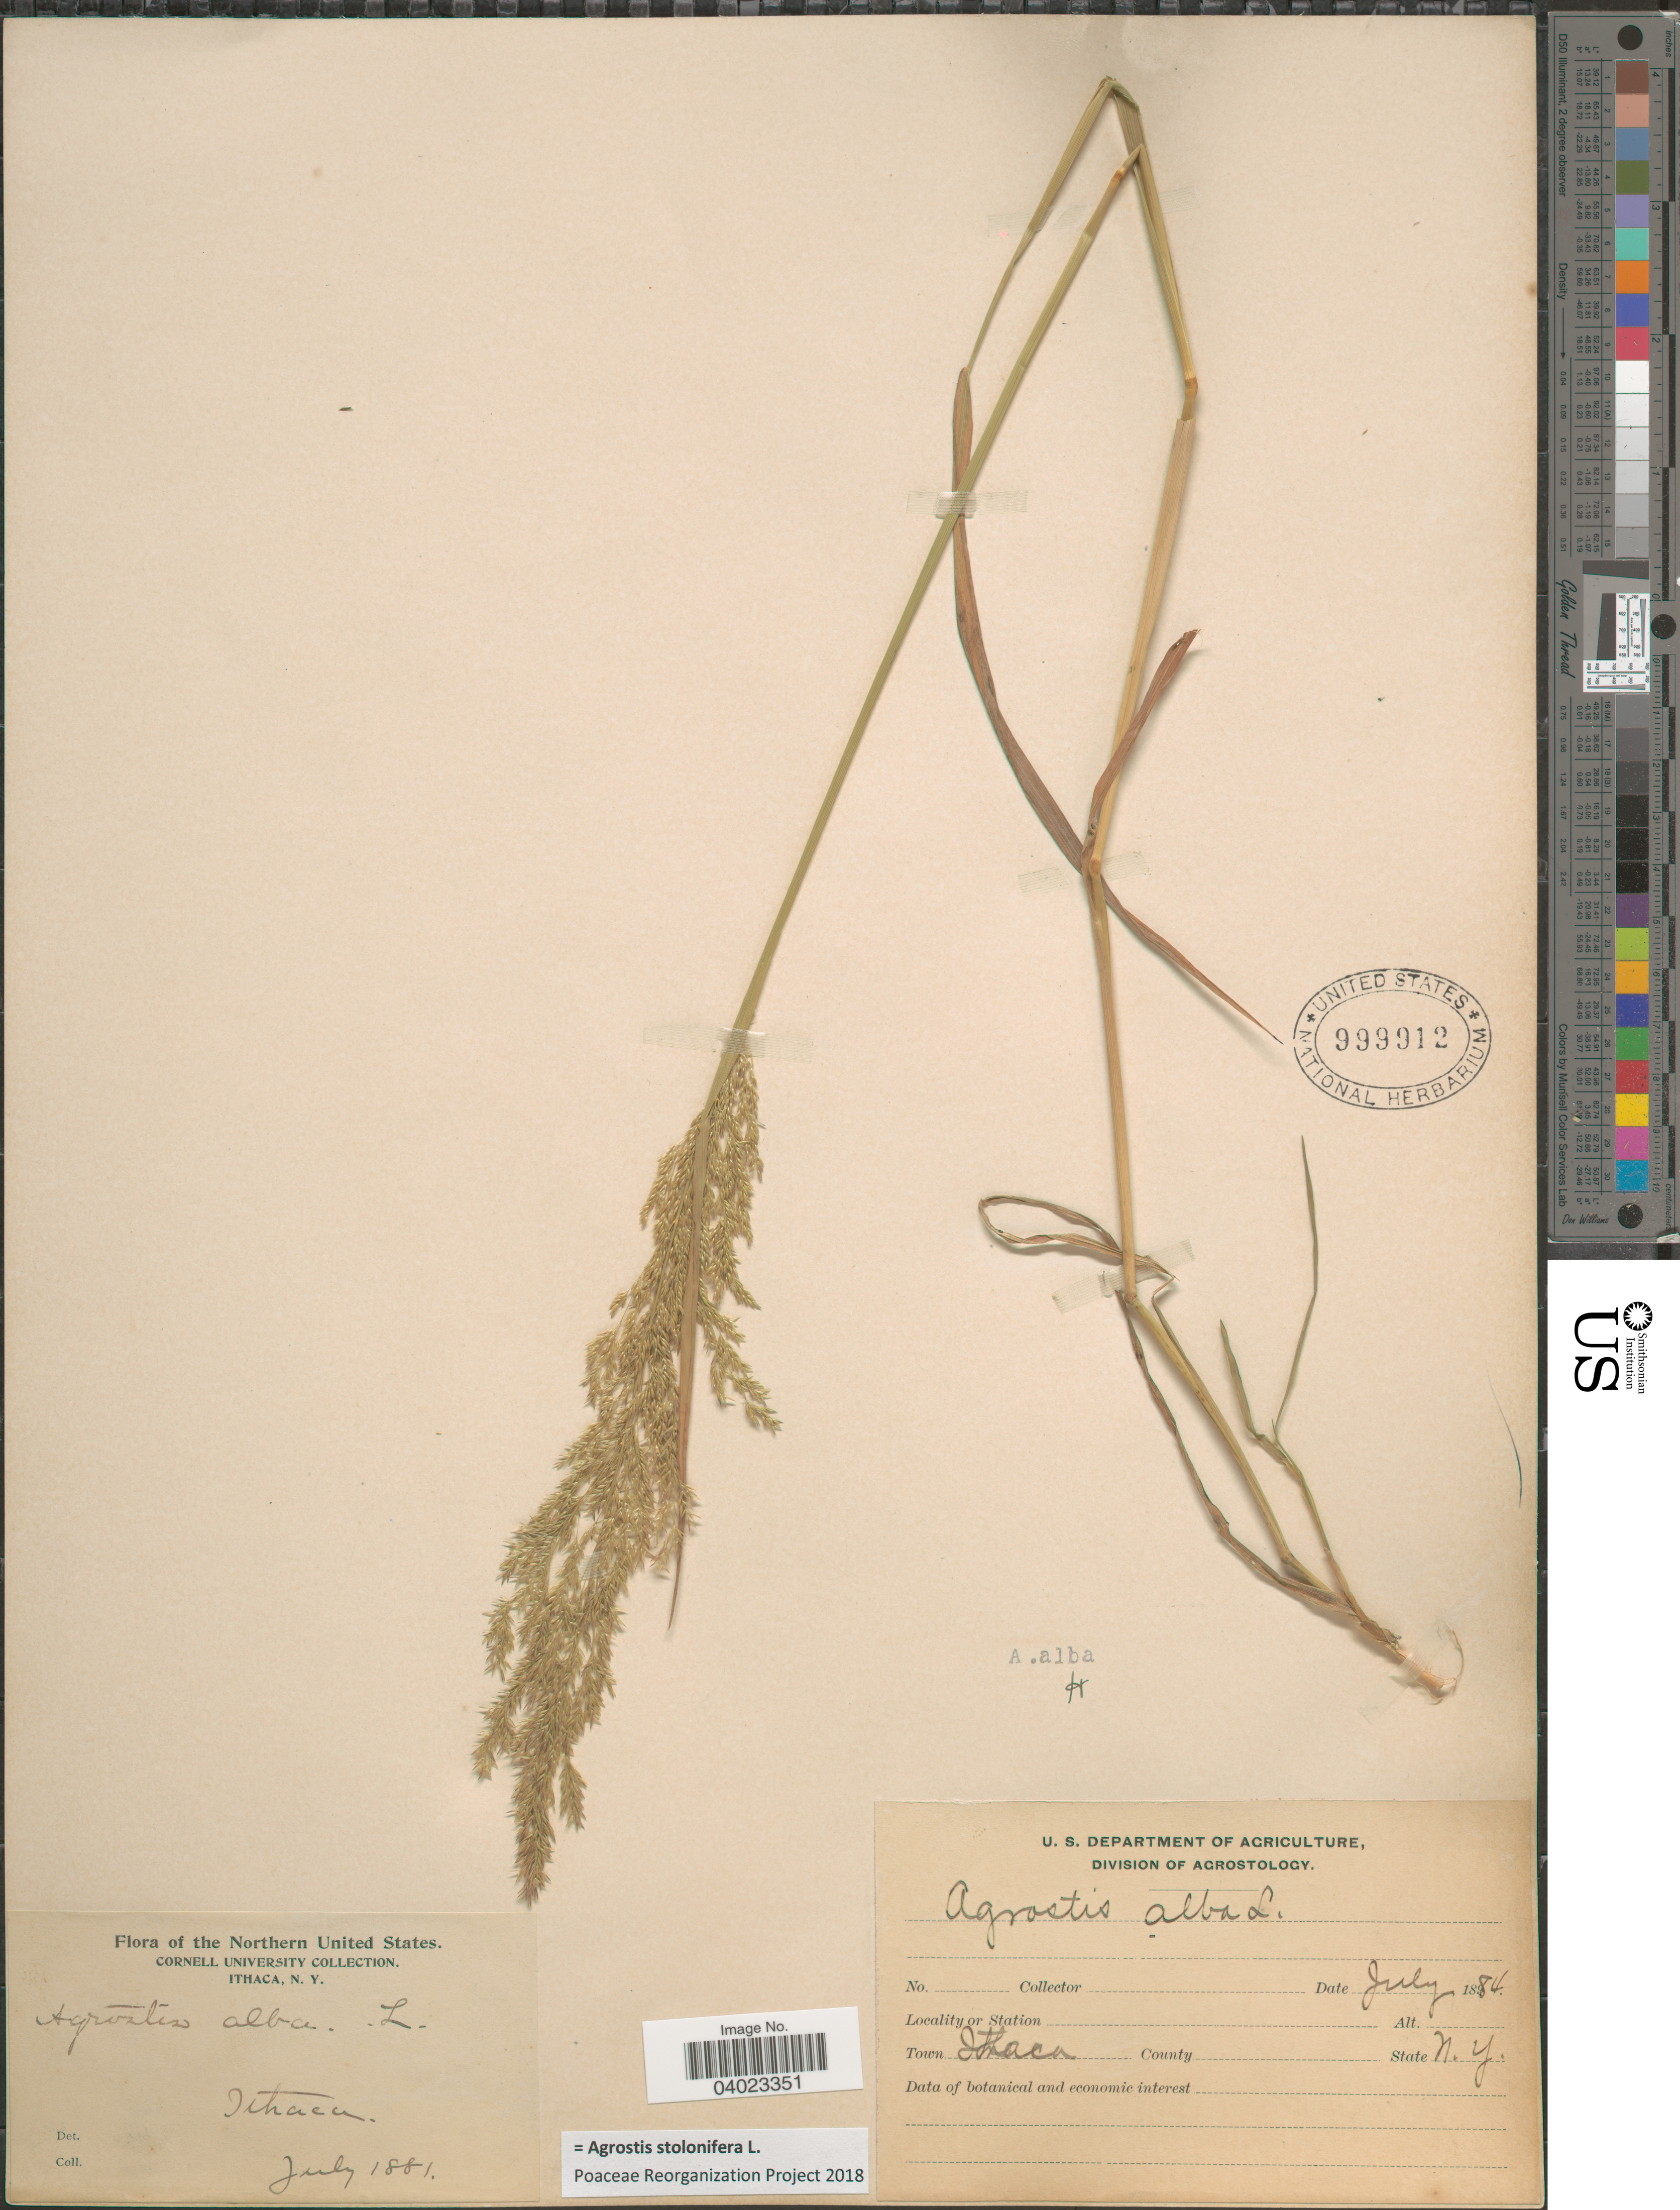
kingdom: Plantae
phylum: Tracheophyta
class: Liliopsida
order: Poales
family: Poaceae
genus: Agrostis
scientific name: Agrostis stolonifera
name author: L.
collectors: Cornell University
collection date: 1881-07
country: United States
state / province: New York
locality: Northern United States. Town Ithaca.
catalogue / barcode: US 999912